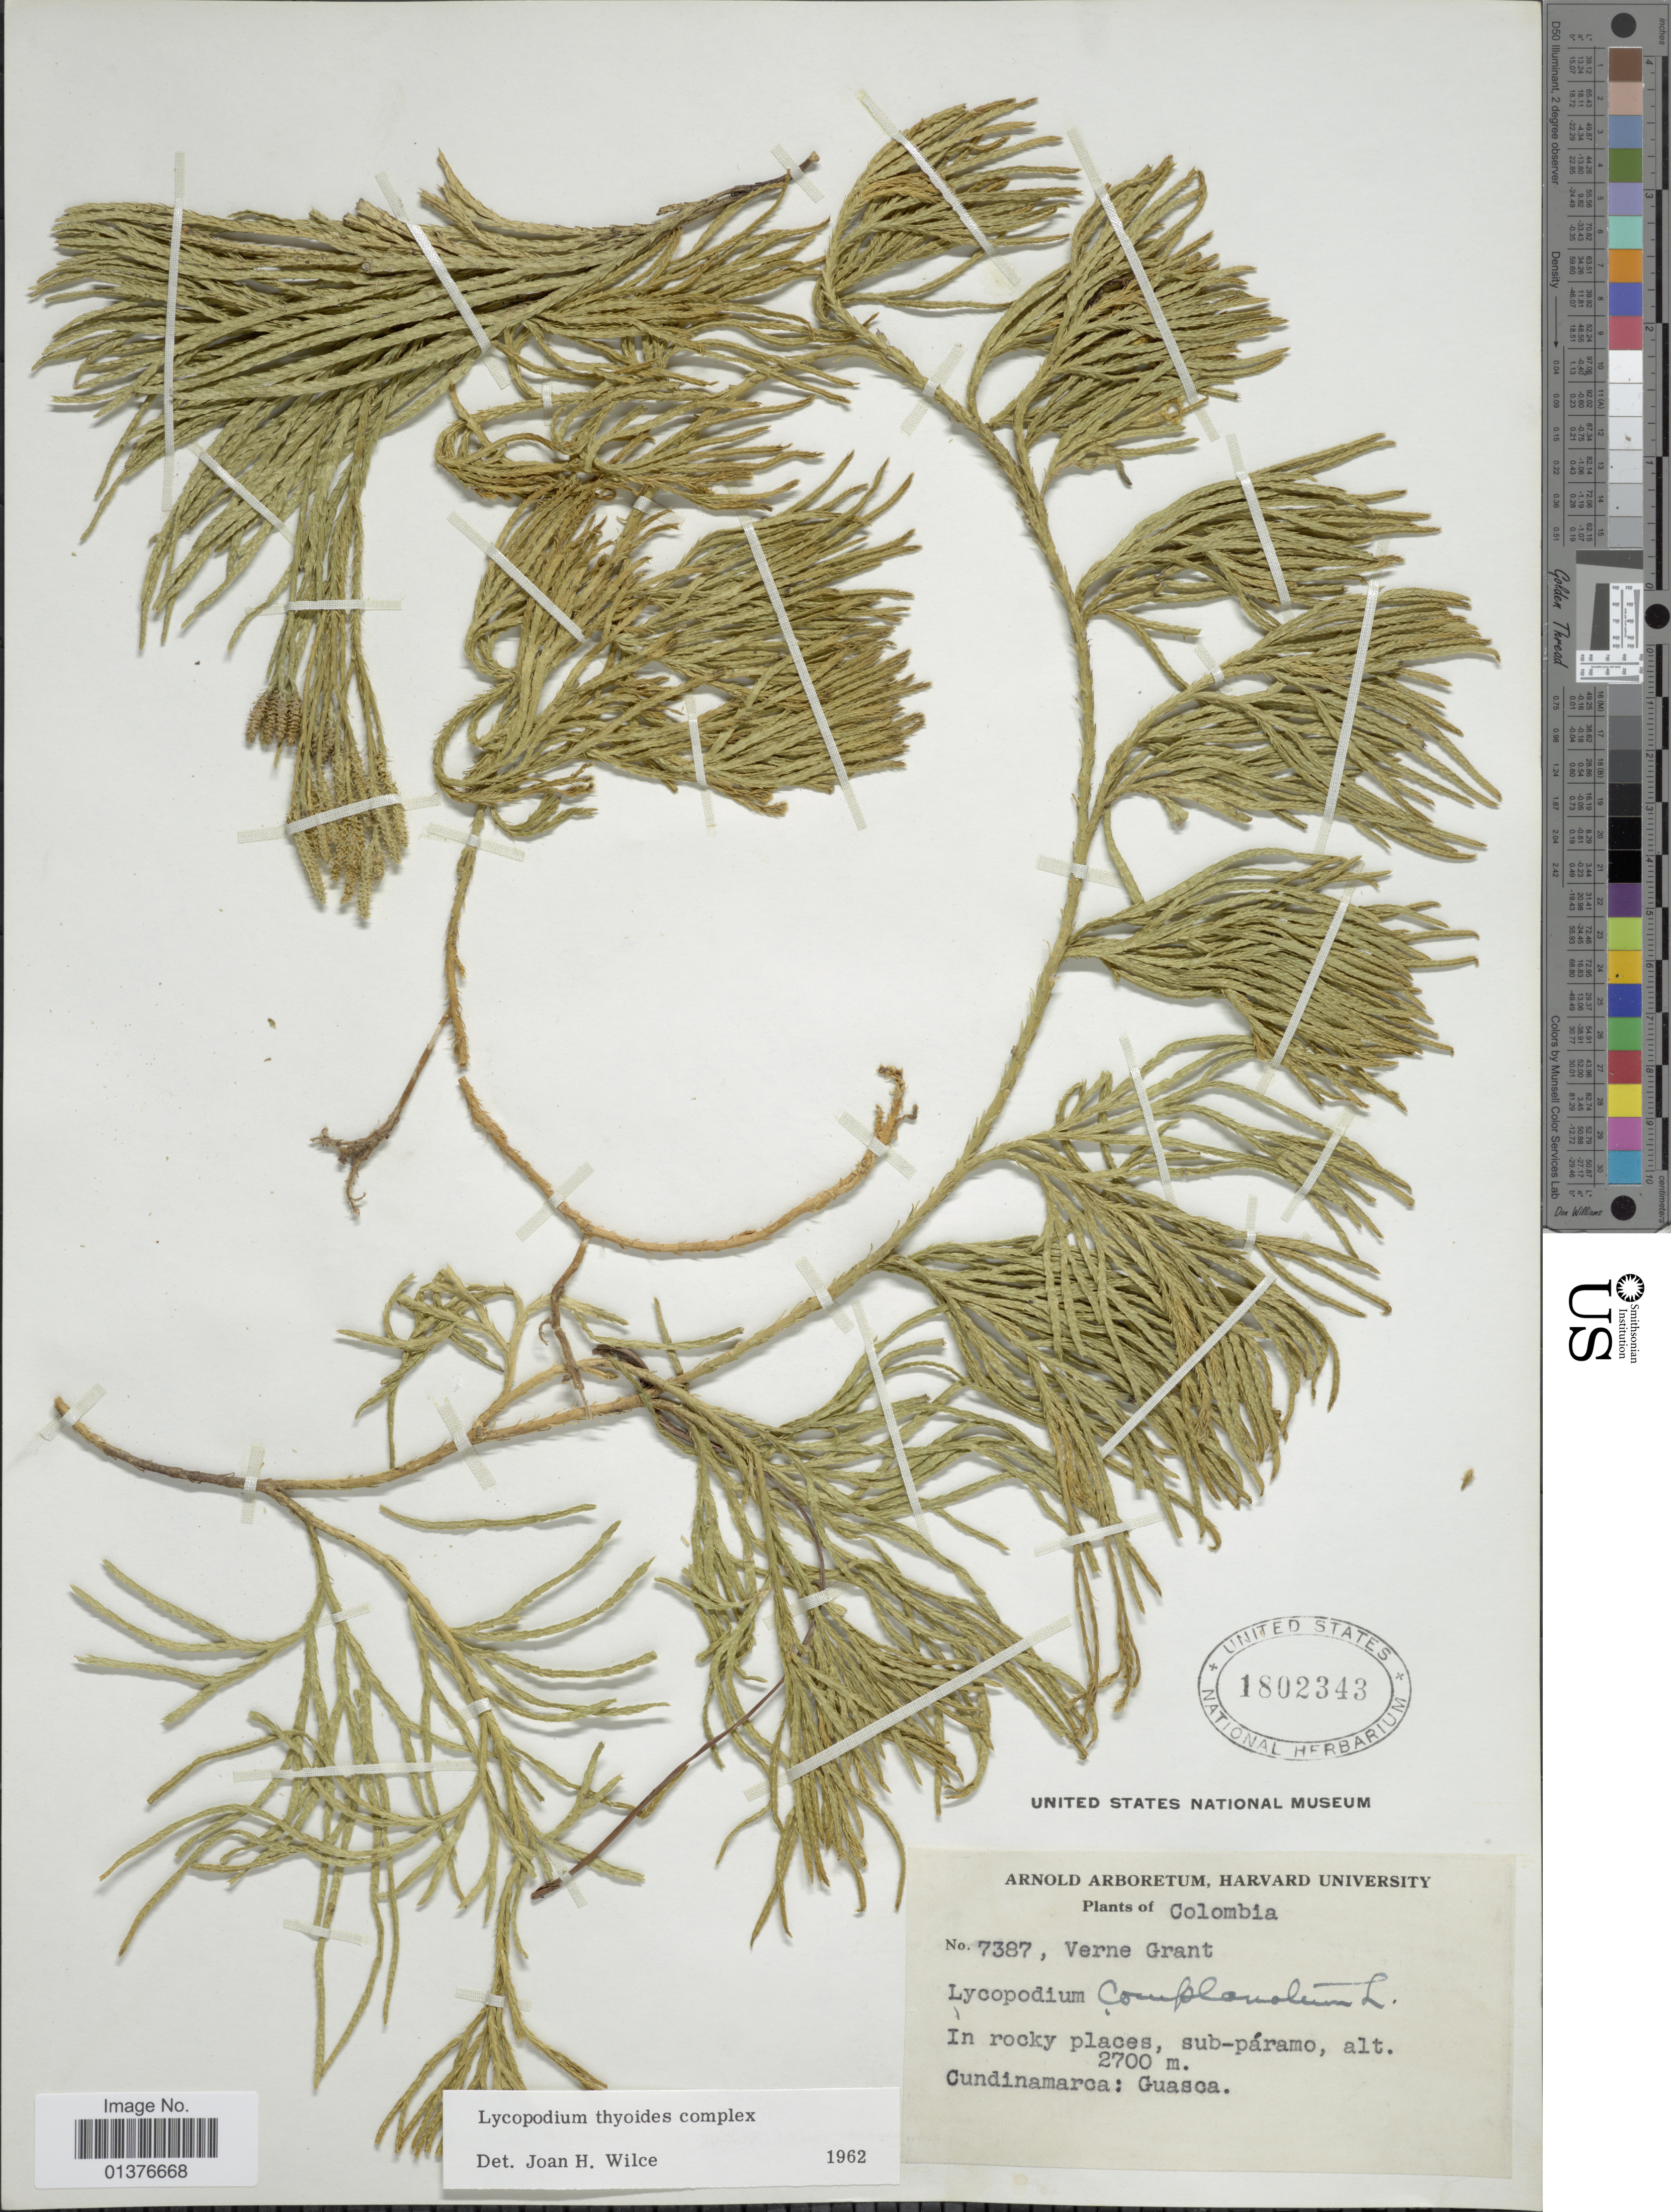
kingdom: Plantae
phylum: Tracheophyta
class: Lycopodiopsida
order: Lycopodiales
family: Lycopodiaceae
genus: Diphasiastrum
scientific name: Diphasiastrum thyoides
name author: (Humb. & Bonpl. ex Willd.) Holub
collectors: V. Grant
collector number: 7387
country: Colombia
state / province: Cundinamarca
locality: Guasca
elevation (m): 2700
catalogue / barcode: US 1802343